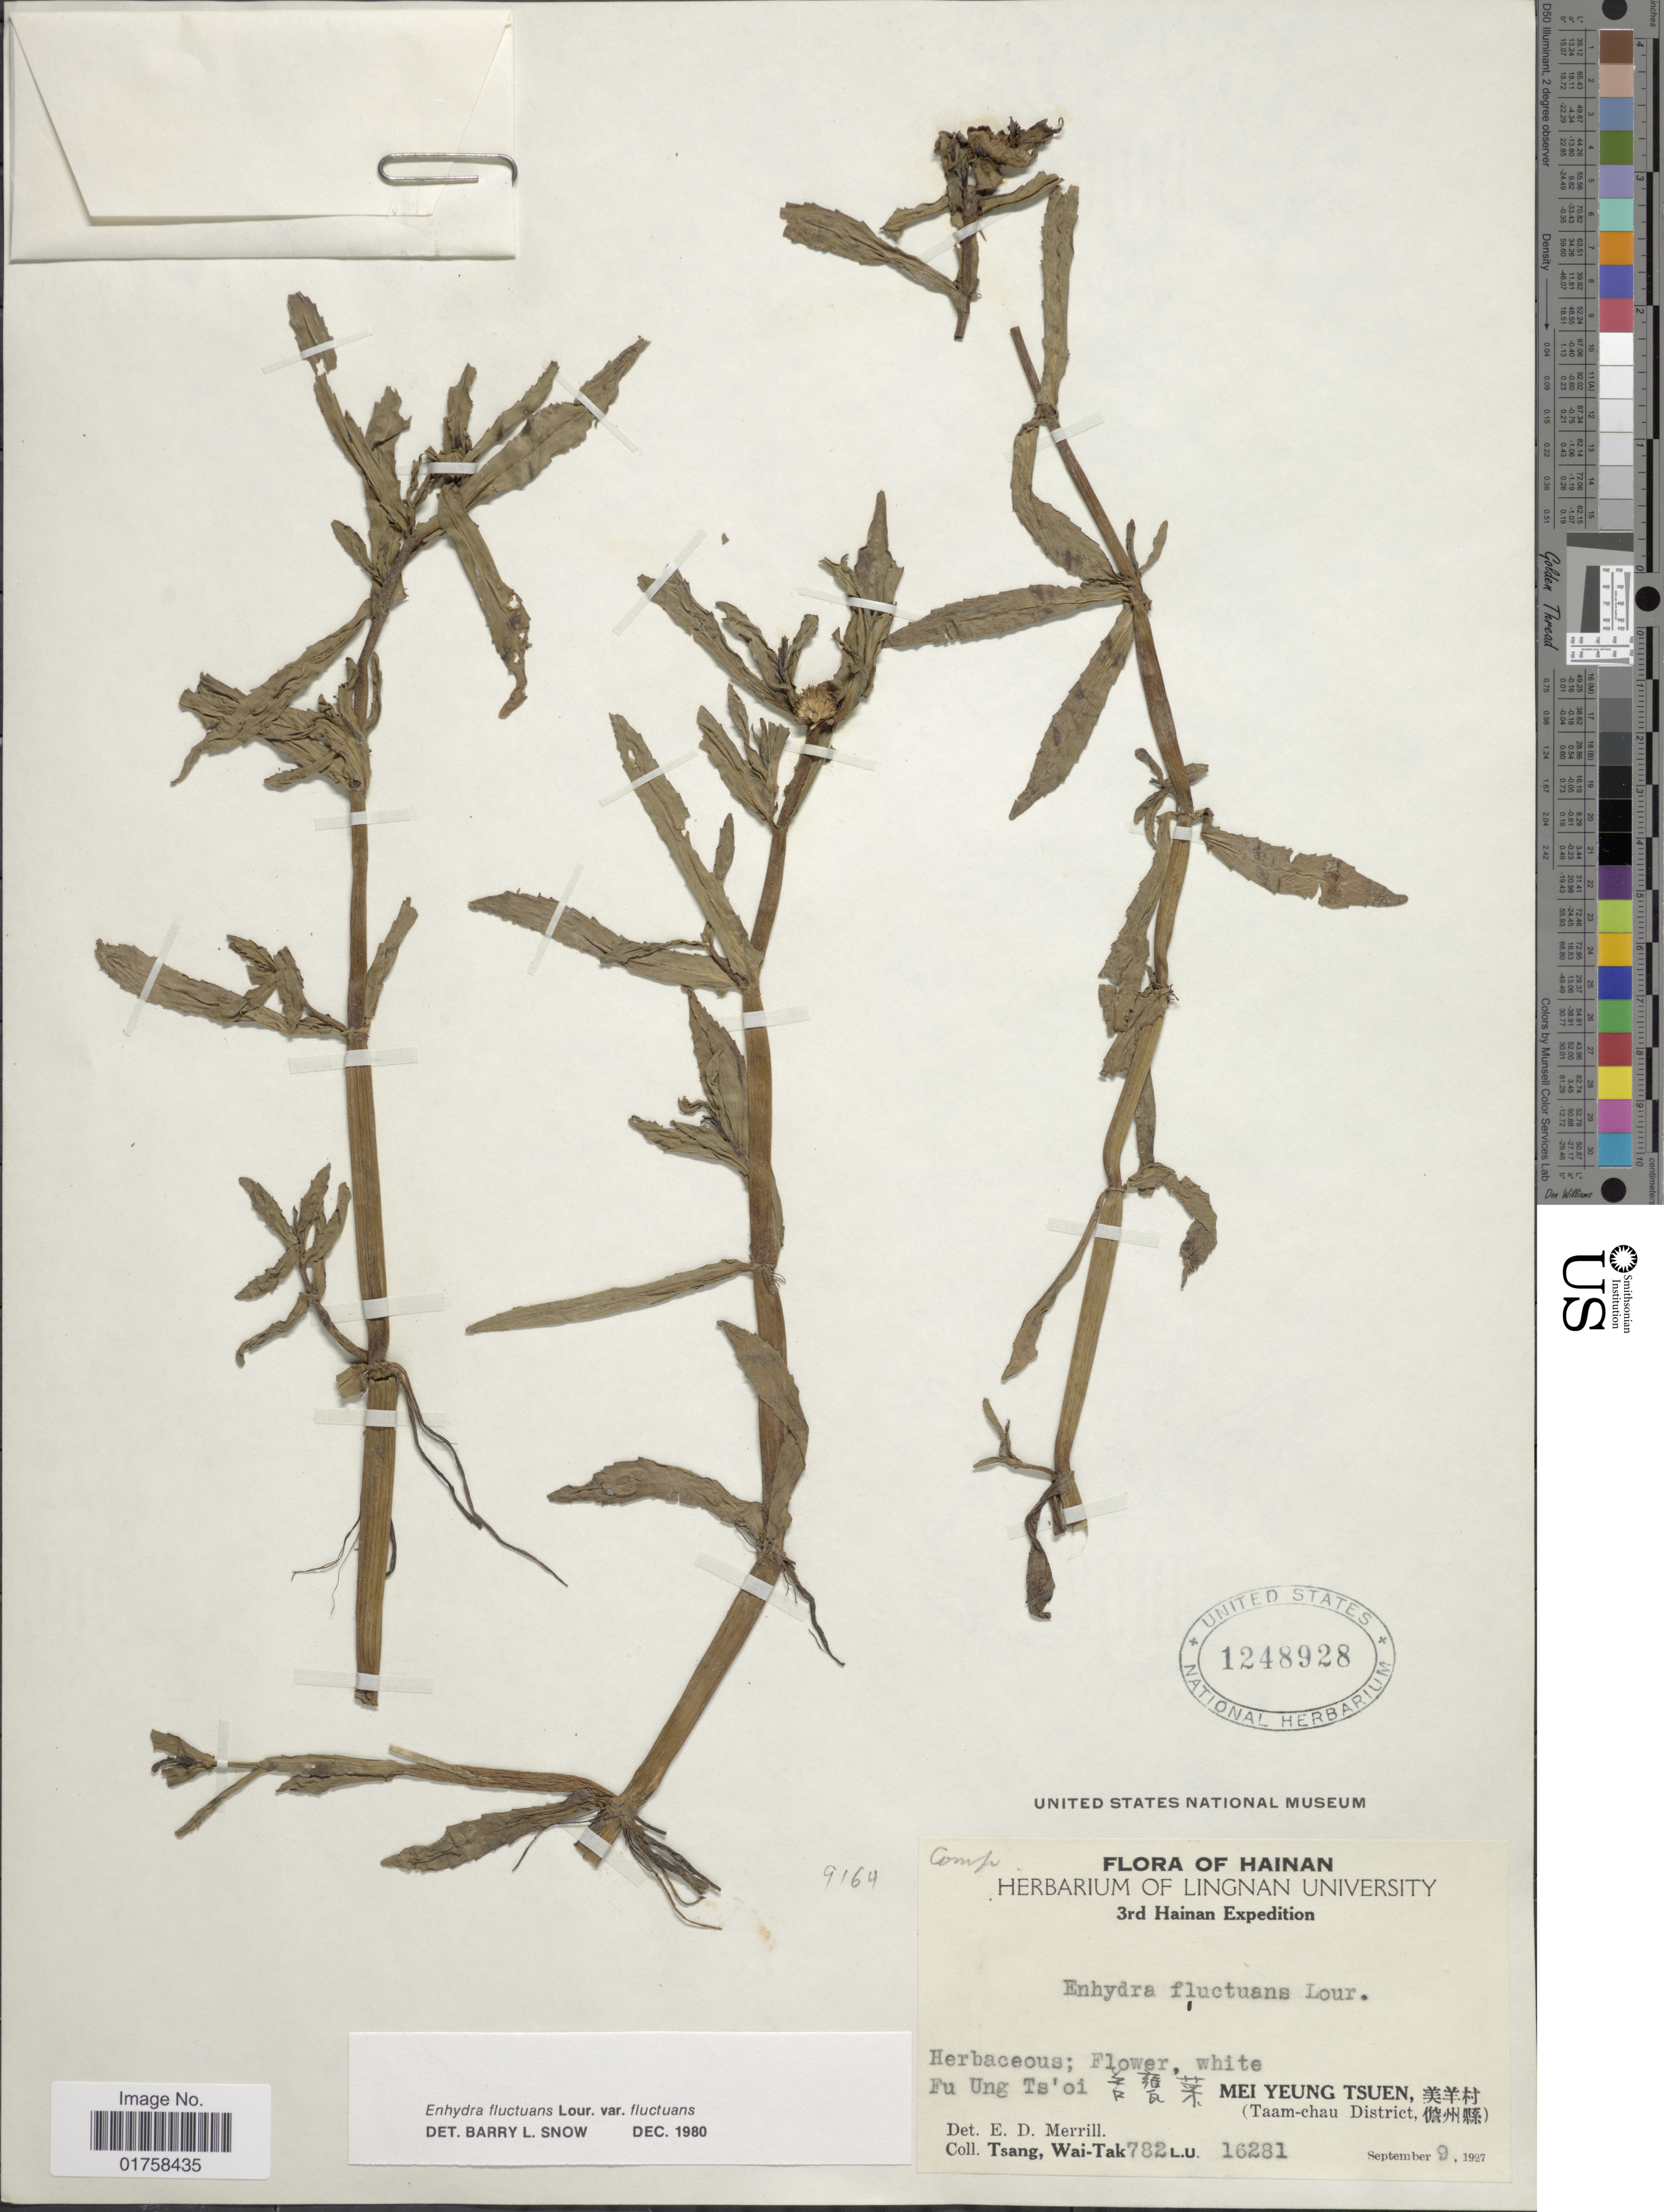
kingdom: Plantae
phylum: Tracheophyta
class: Magnoliopsida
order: Asterales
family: Asteraceae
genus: Enhydra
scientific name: Enhydra fluctuans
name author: Lour.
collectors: W. T. Tsang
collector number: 782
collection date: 1927-09-09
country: China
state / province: Hainan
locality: Hainan. Fu Ung Ts'oi. Mei Yeung Tsuen. (Taam-chau District,)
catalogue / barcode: US 1248928